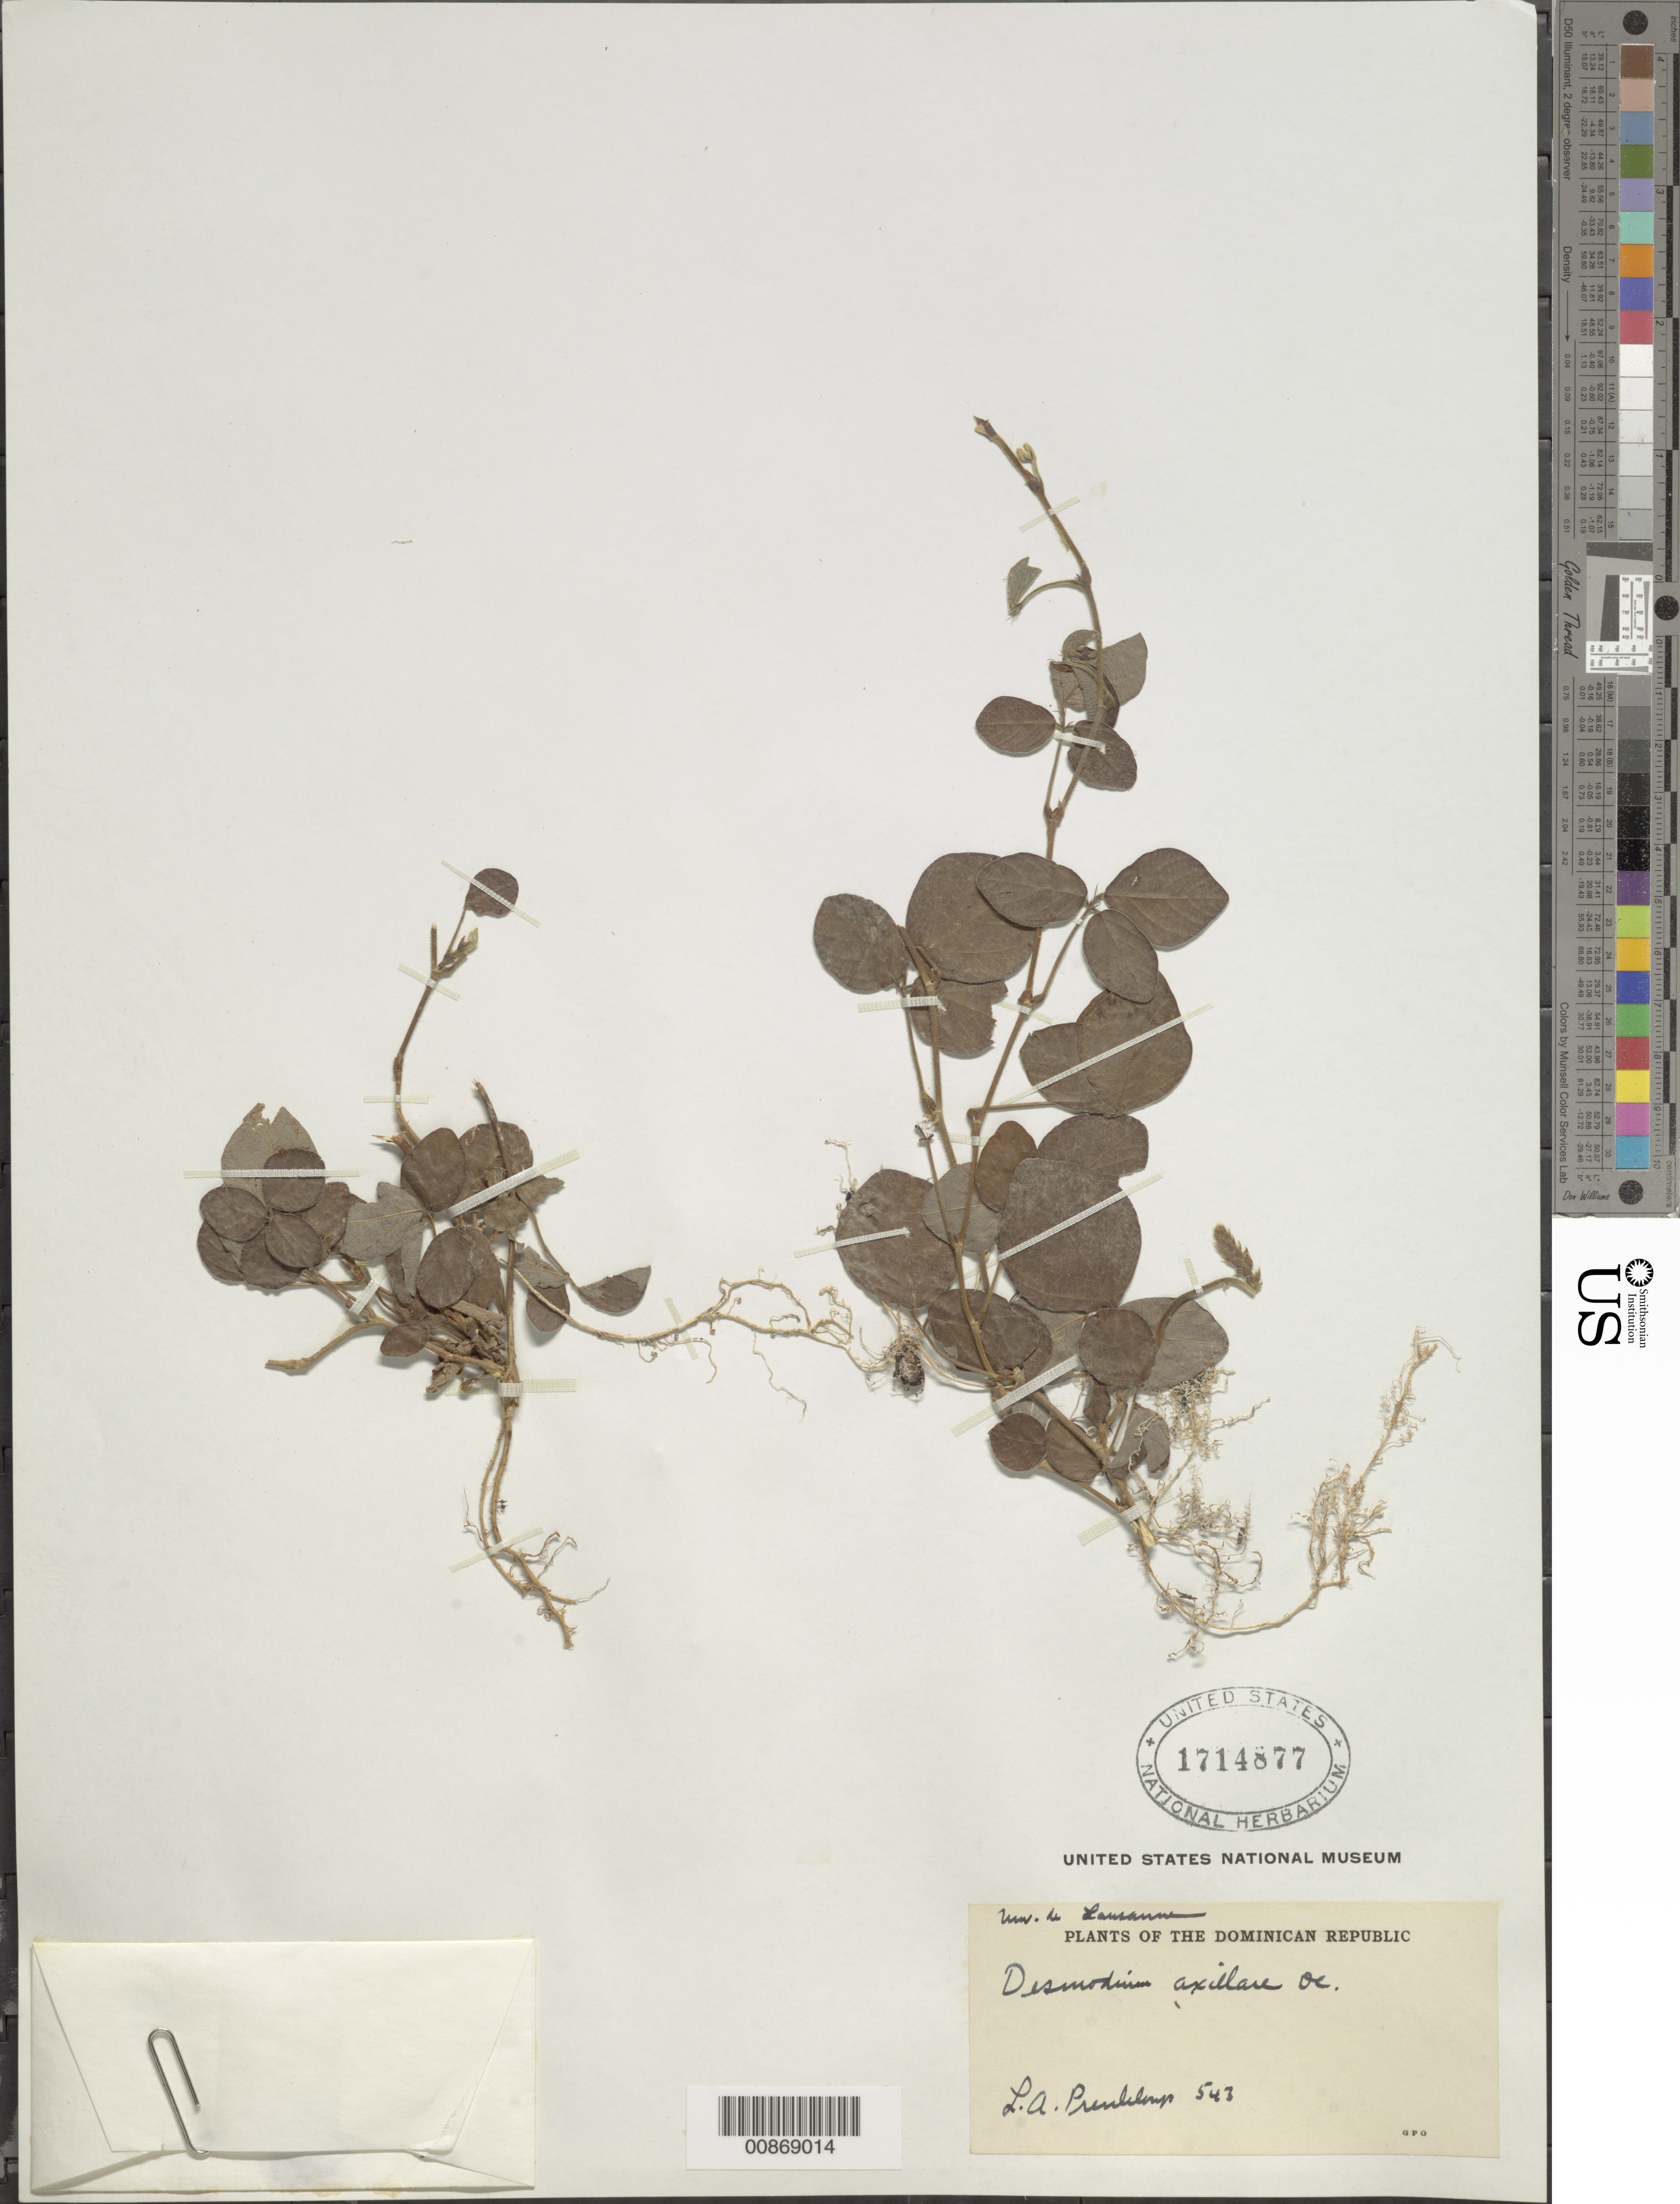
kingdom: Plantae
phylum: Tracheophyta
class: Magnoliopsida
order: Fabales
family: Fabaceae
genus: Desmodium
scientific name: Desmodium axillare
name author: (Sw.) DC.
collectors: L. Prenleloup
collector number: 543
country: Dominican Republic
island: Hispaniola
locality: Dominican Republic.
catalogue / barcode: US 1714877